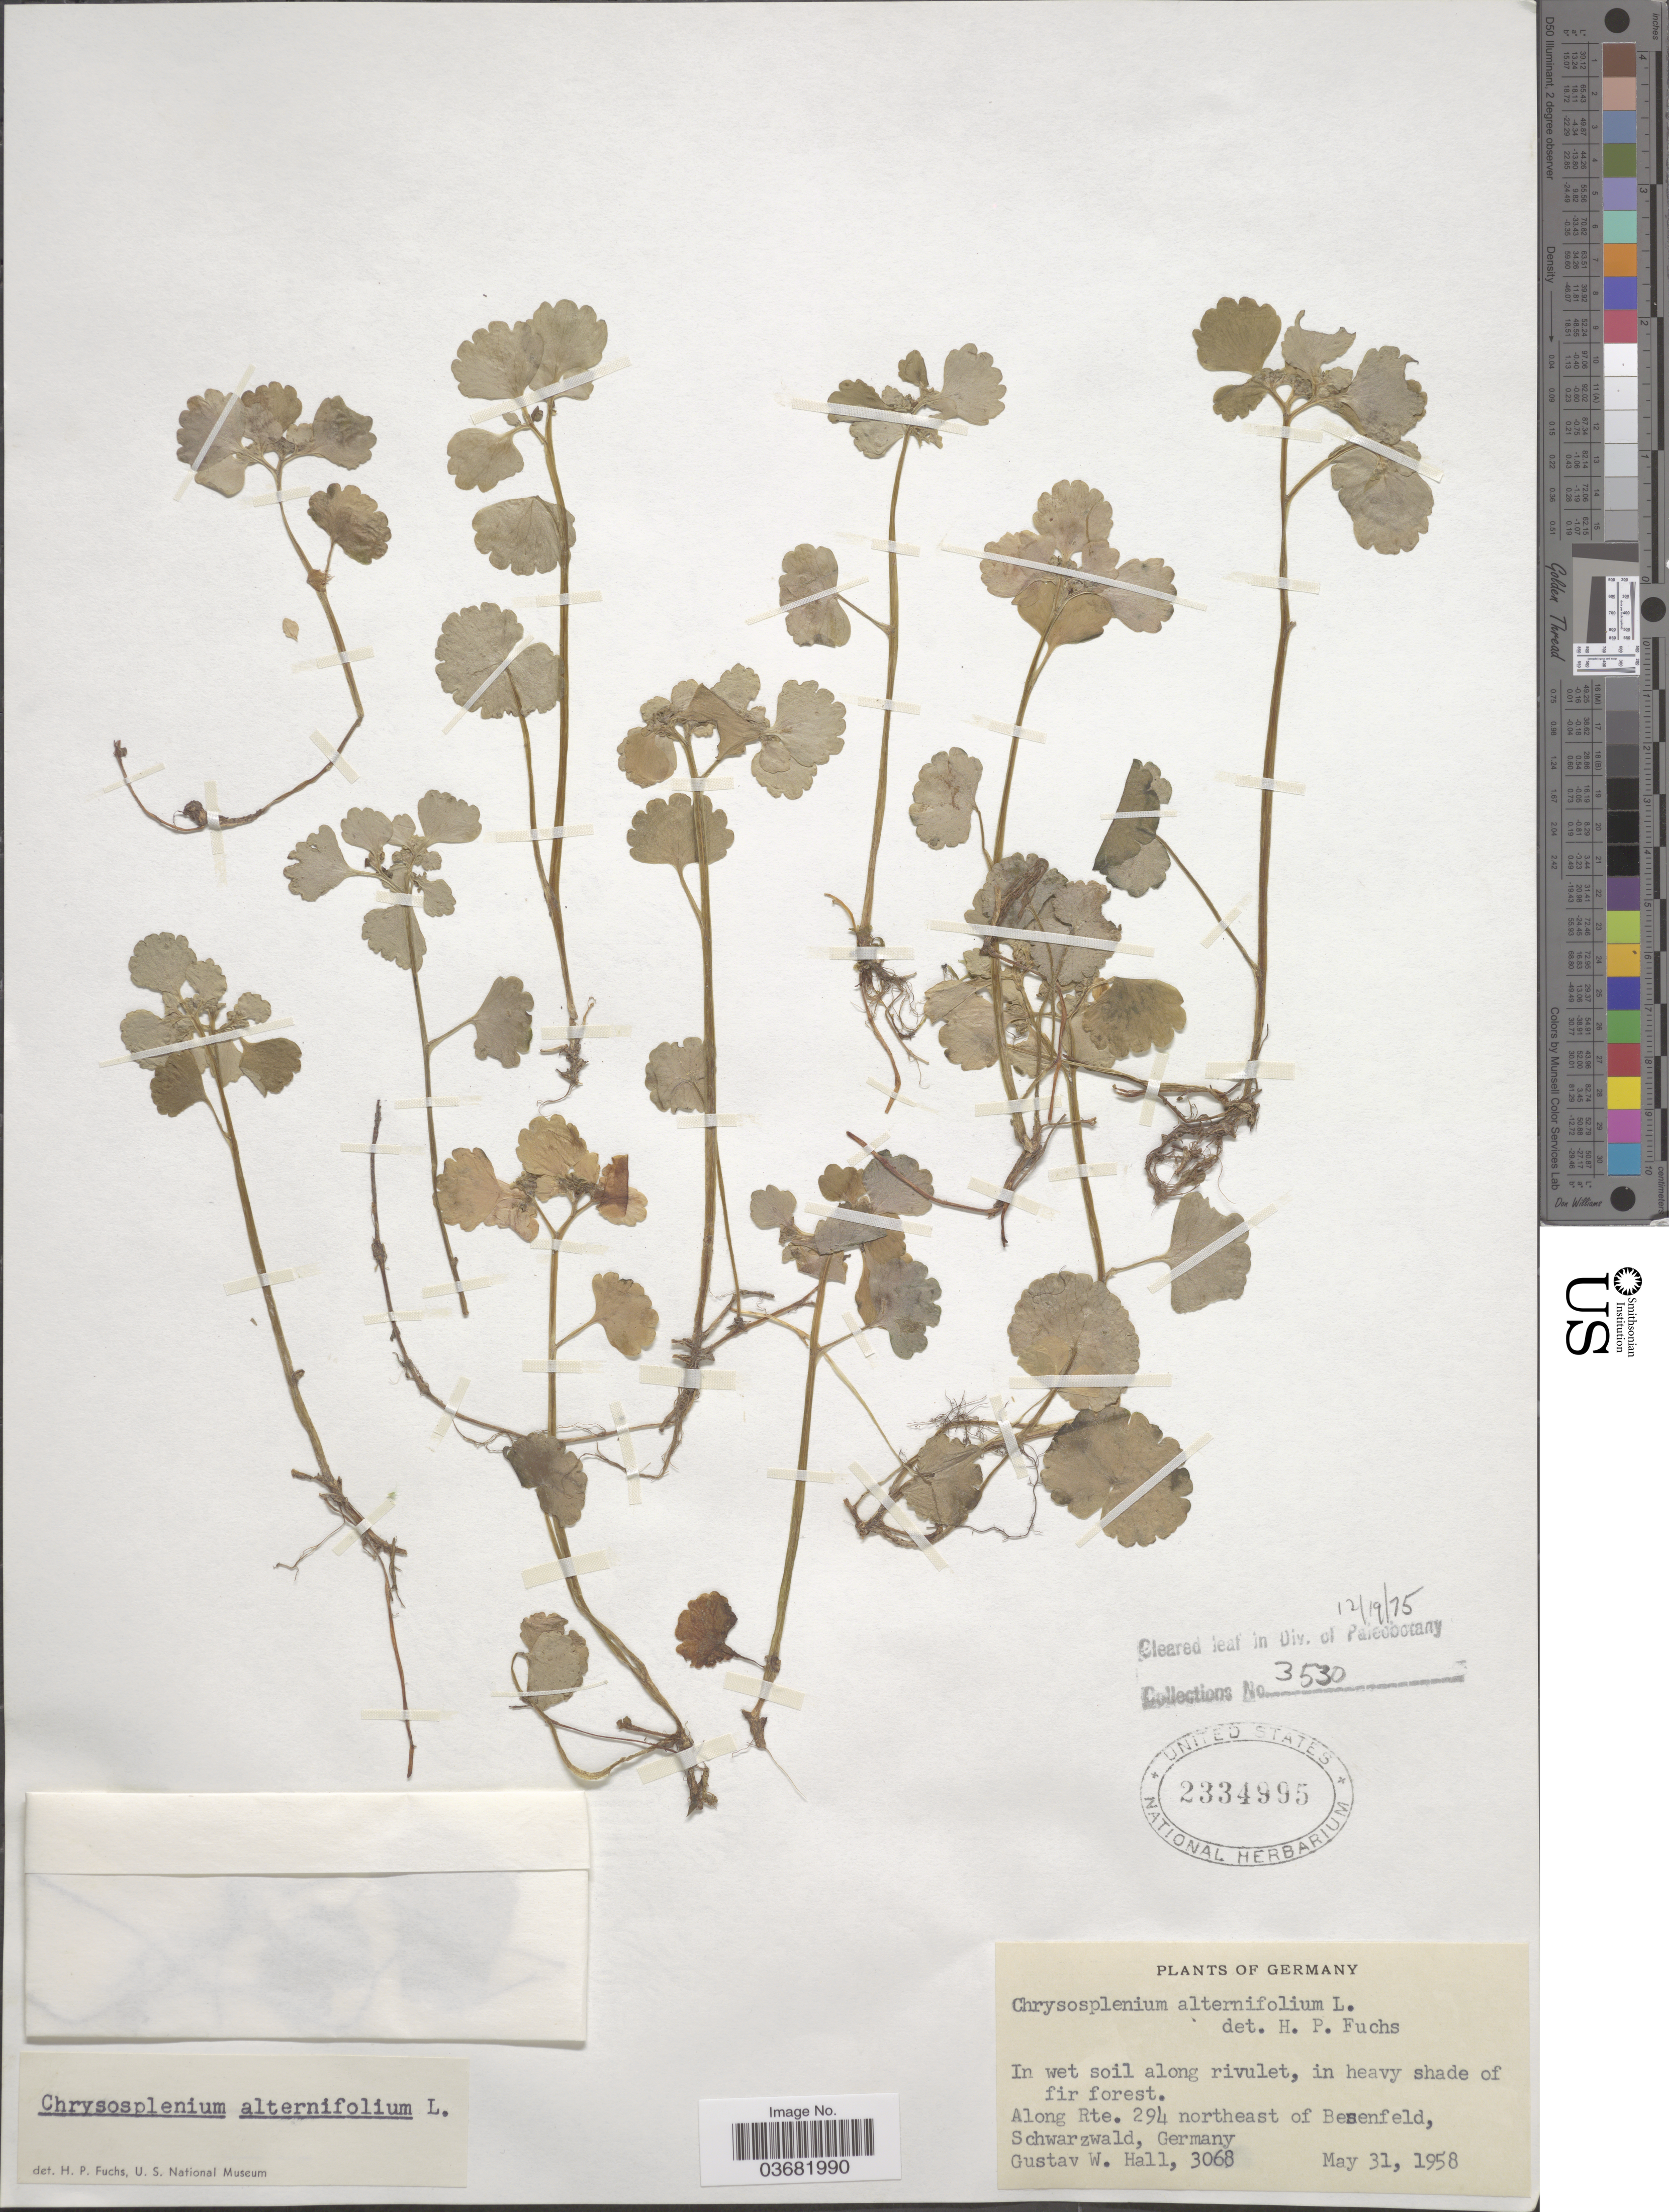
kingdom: Plantae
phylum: Tracheophyta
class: Magnoliopsida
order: Saxifragales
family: Saxifragaceae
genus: Chrysosplenium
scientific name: Chrysosplenium alternifolium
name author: L.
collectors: G. Hall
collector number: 3068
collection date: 1958-05-31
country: Germany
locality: Along Rte. 294 northeast of Besenfeld, Schwarzwald.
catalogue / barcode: US 2334995